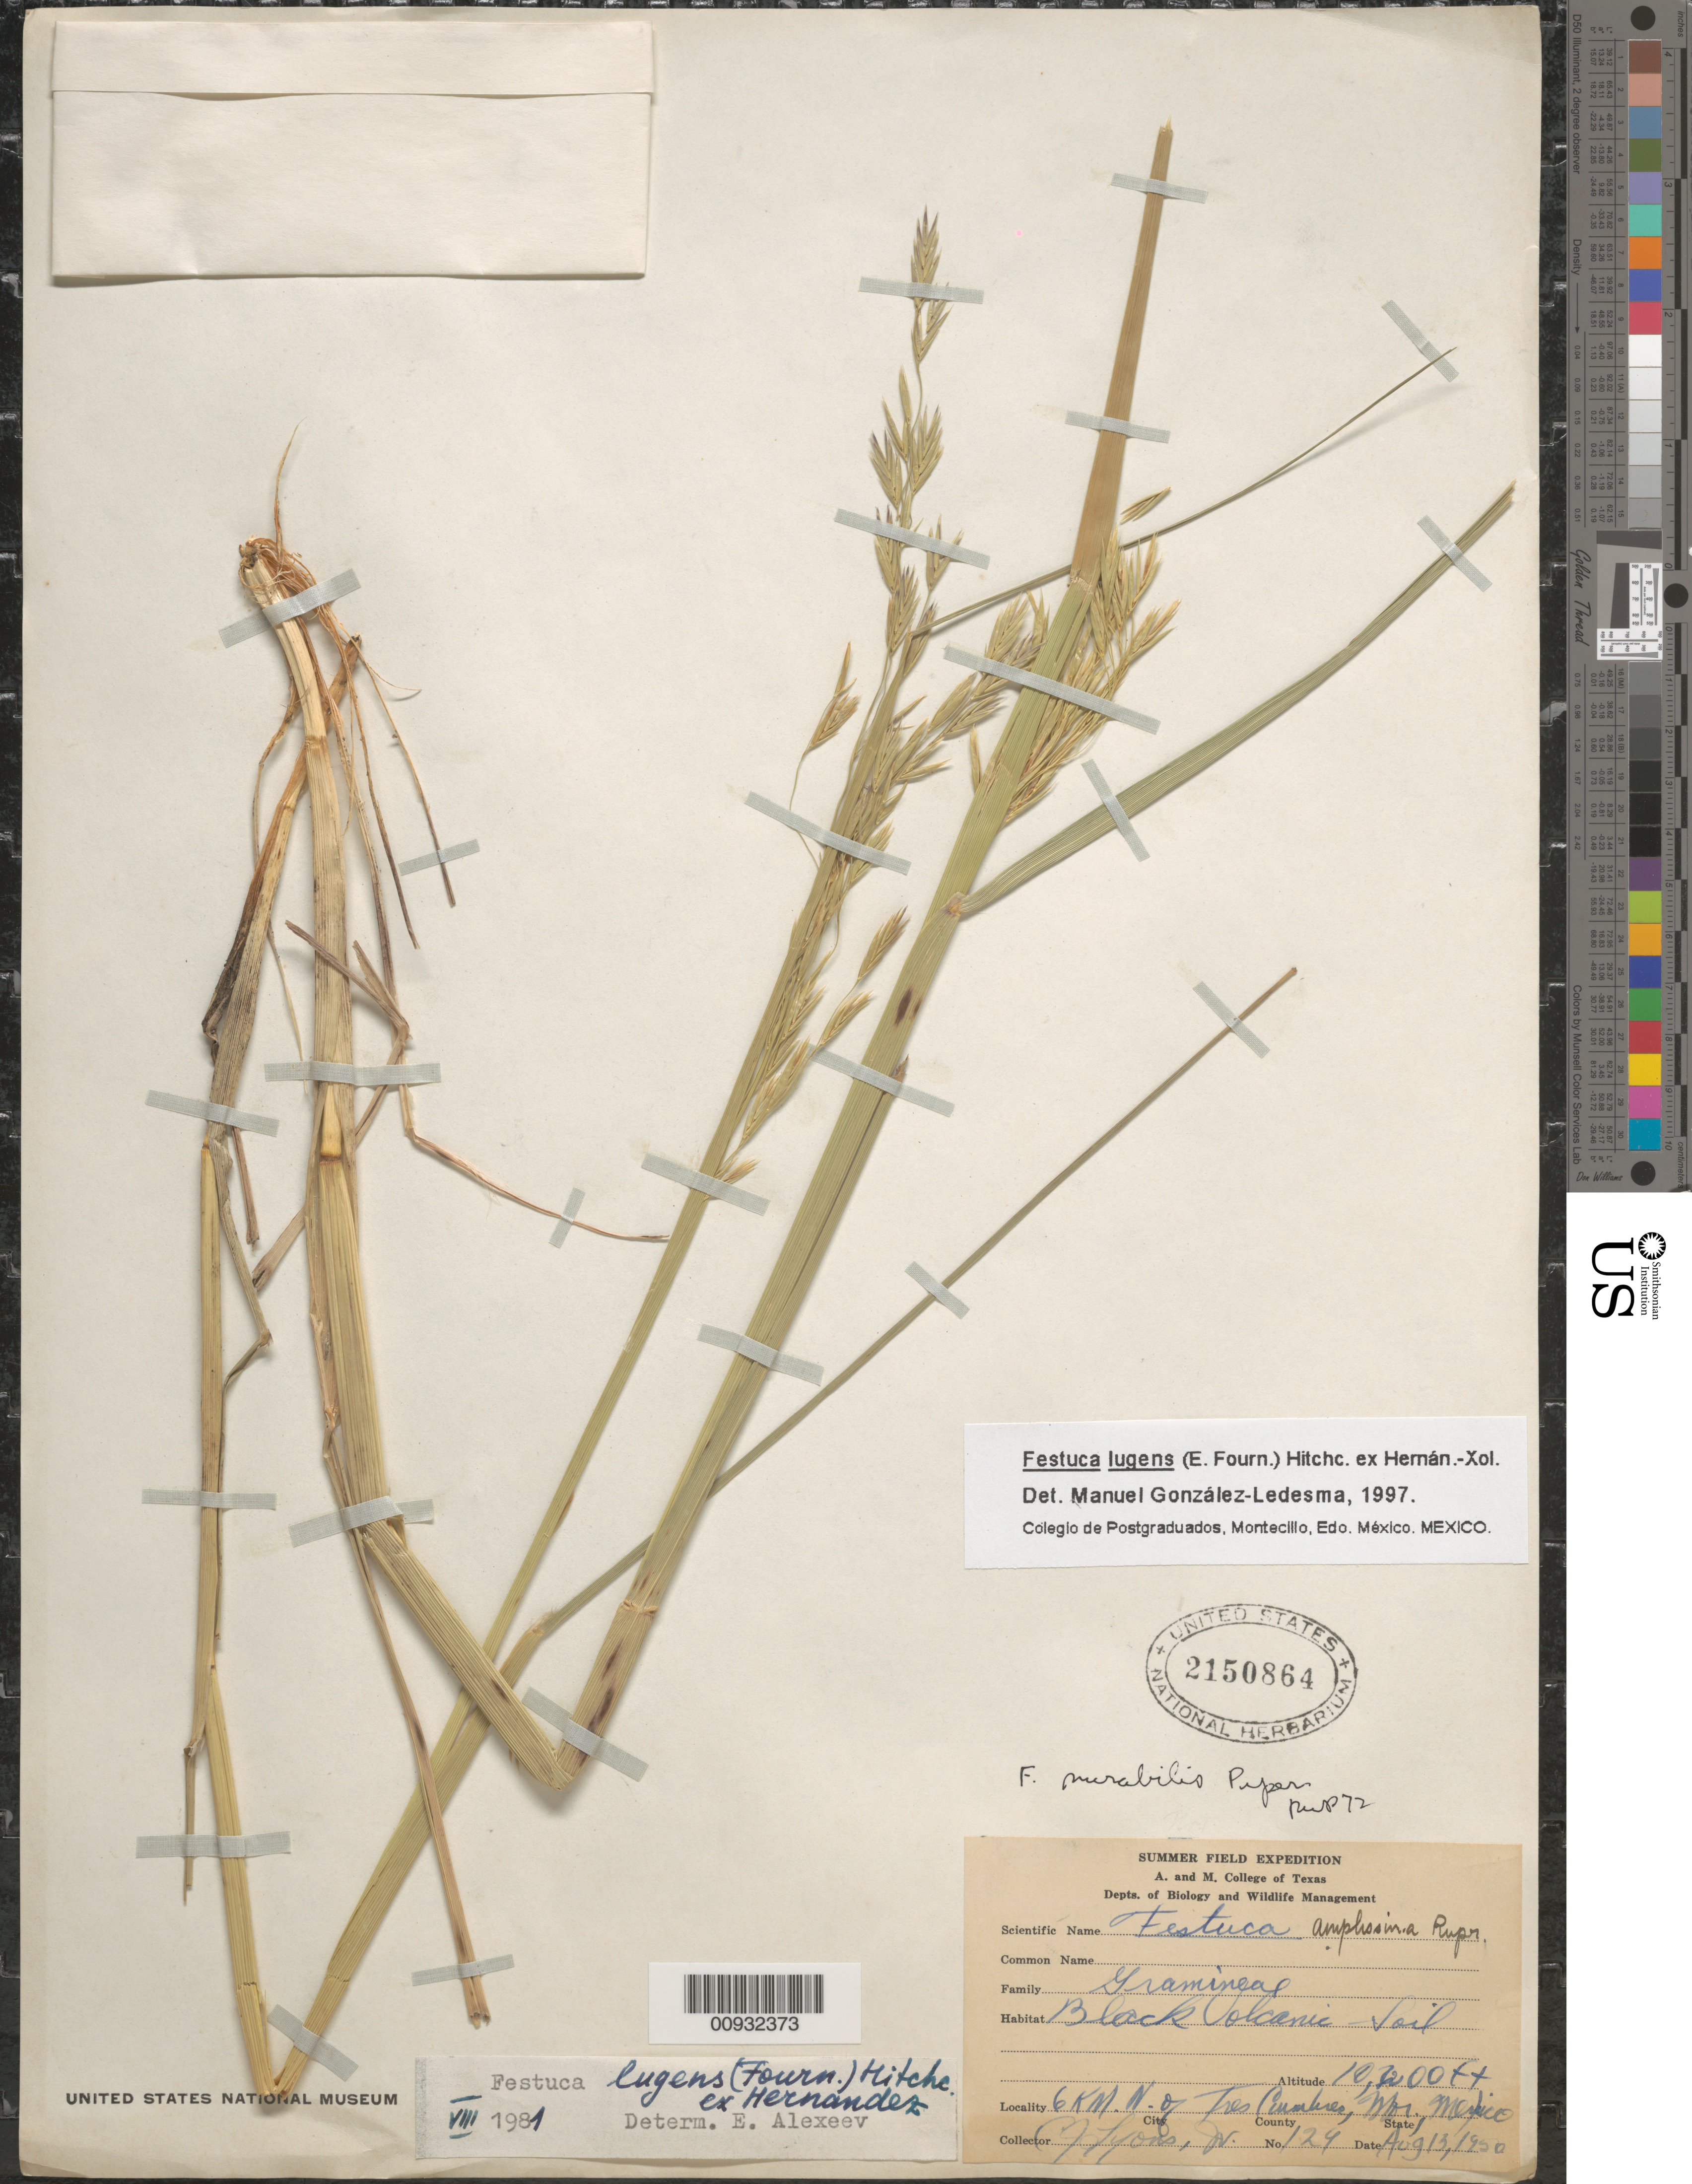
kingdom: Plantae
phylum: Tracheophyta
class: Liliopsida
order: Poales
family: Poaceae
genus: Festuca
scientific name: Festuca lugens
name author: (E. Fourn.) Hitchc. ex Hern.-Xol.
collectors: C. Lyons Jr.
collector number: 124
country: Mexico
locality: N of Tres Cumbec.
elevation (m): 305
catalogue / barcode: US 2150864